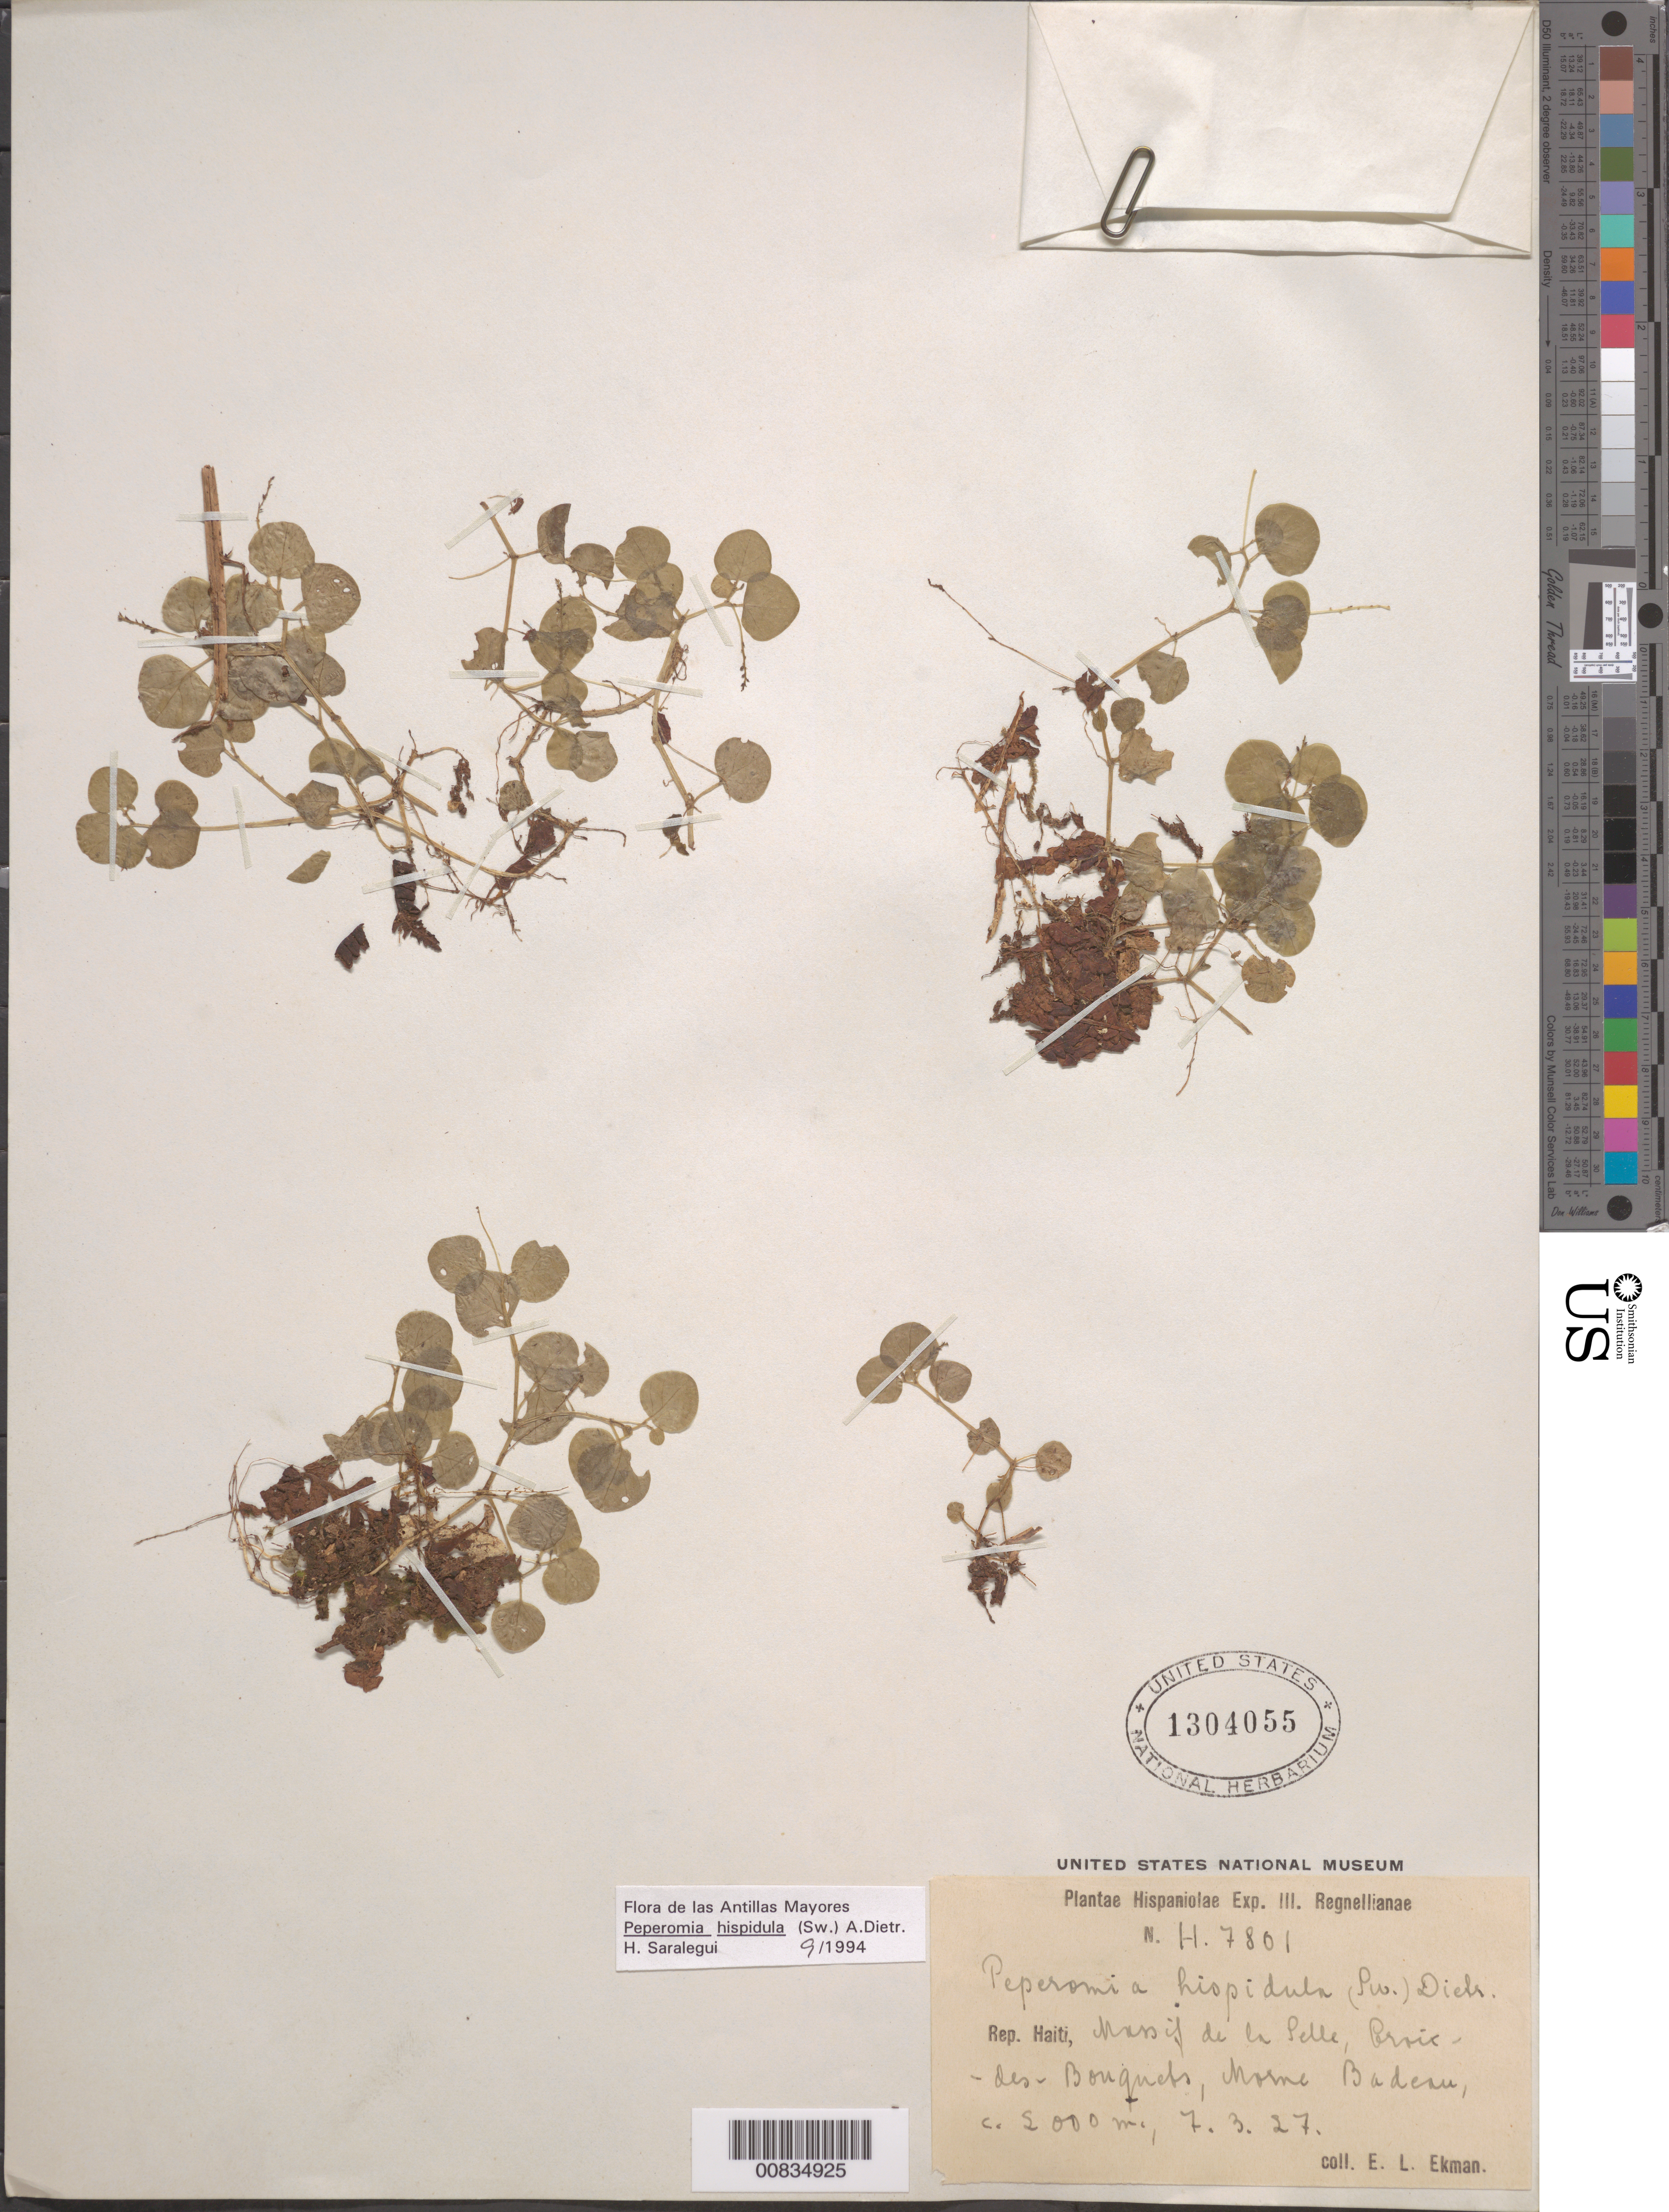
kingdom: Plantae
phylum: Tracheophyta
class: Magnoliopsida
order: Piperales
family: Piperaceae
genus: Peperomia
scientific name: Peperomia hispidula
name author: (Sw.) A. Dietr.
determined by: Saralegui Boza, H., (HAJB), Jardin Botanico Nacional (Habana)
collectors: E. L. Ekman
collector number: H 7801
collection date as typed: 07 Mar 1927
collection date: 1927-03-07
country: Haiti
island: Hispaniola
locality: Massif de la Selle, Croix-des-Bouquets, Morne Badeau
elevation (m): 2000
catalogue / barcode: US 1304055